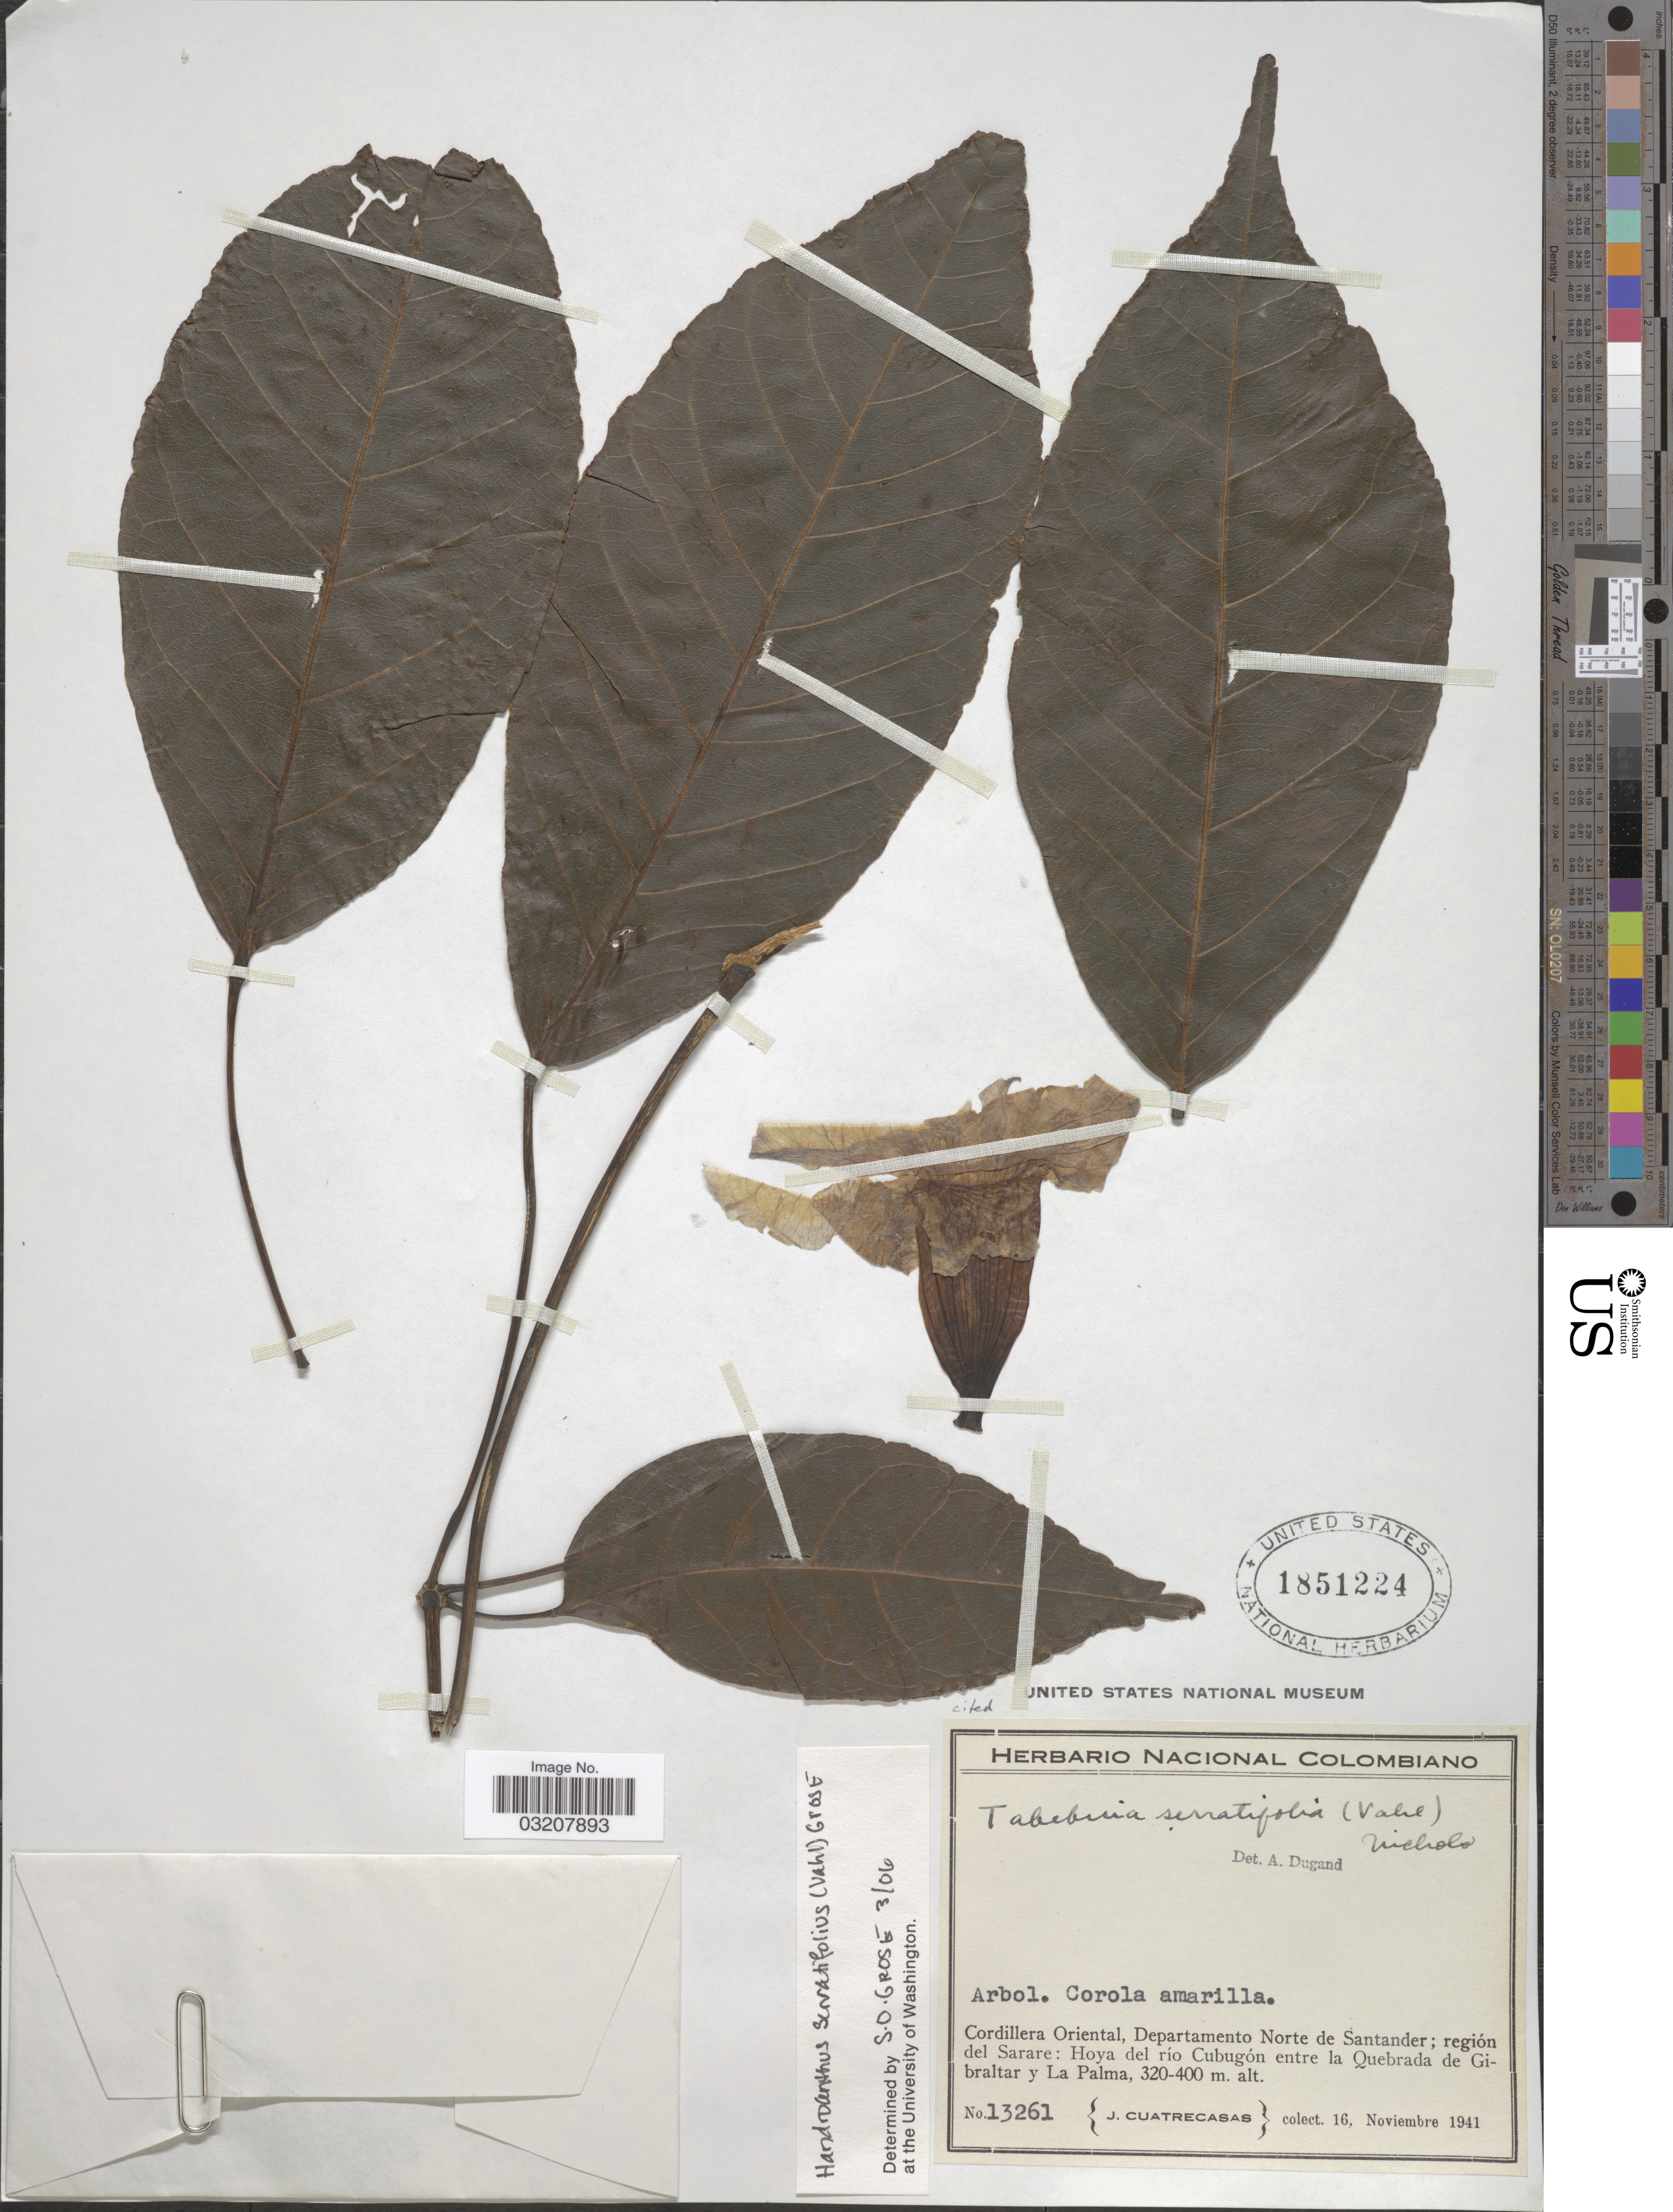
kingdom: Plantae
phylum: Tracheophyta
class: Magnoliopsida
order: Lamiales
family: Bignoniaceae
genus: Handroanthus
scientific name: Handroanthus serratifolius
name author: (Vahl) S.O. Grose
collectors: J. Cuatrecasas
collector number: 13261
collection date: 1941-11-16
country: Colombia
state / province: Norte de Santander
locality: Cordillera Oriental, Deprtamento Norte de Santander; región del Sarare; Hoya del río Cubugón entre la Quebrada de Gibraltar y La Palma.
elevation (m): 320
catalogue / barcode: US 1851224